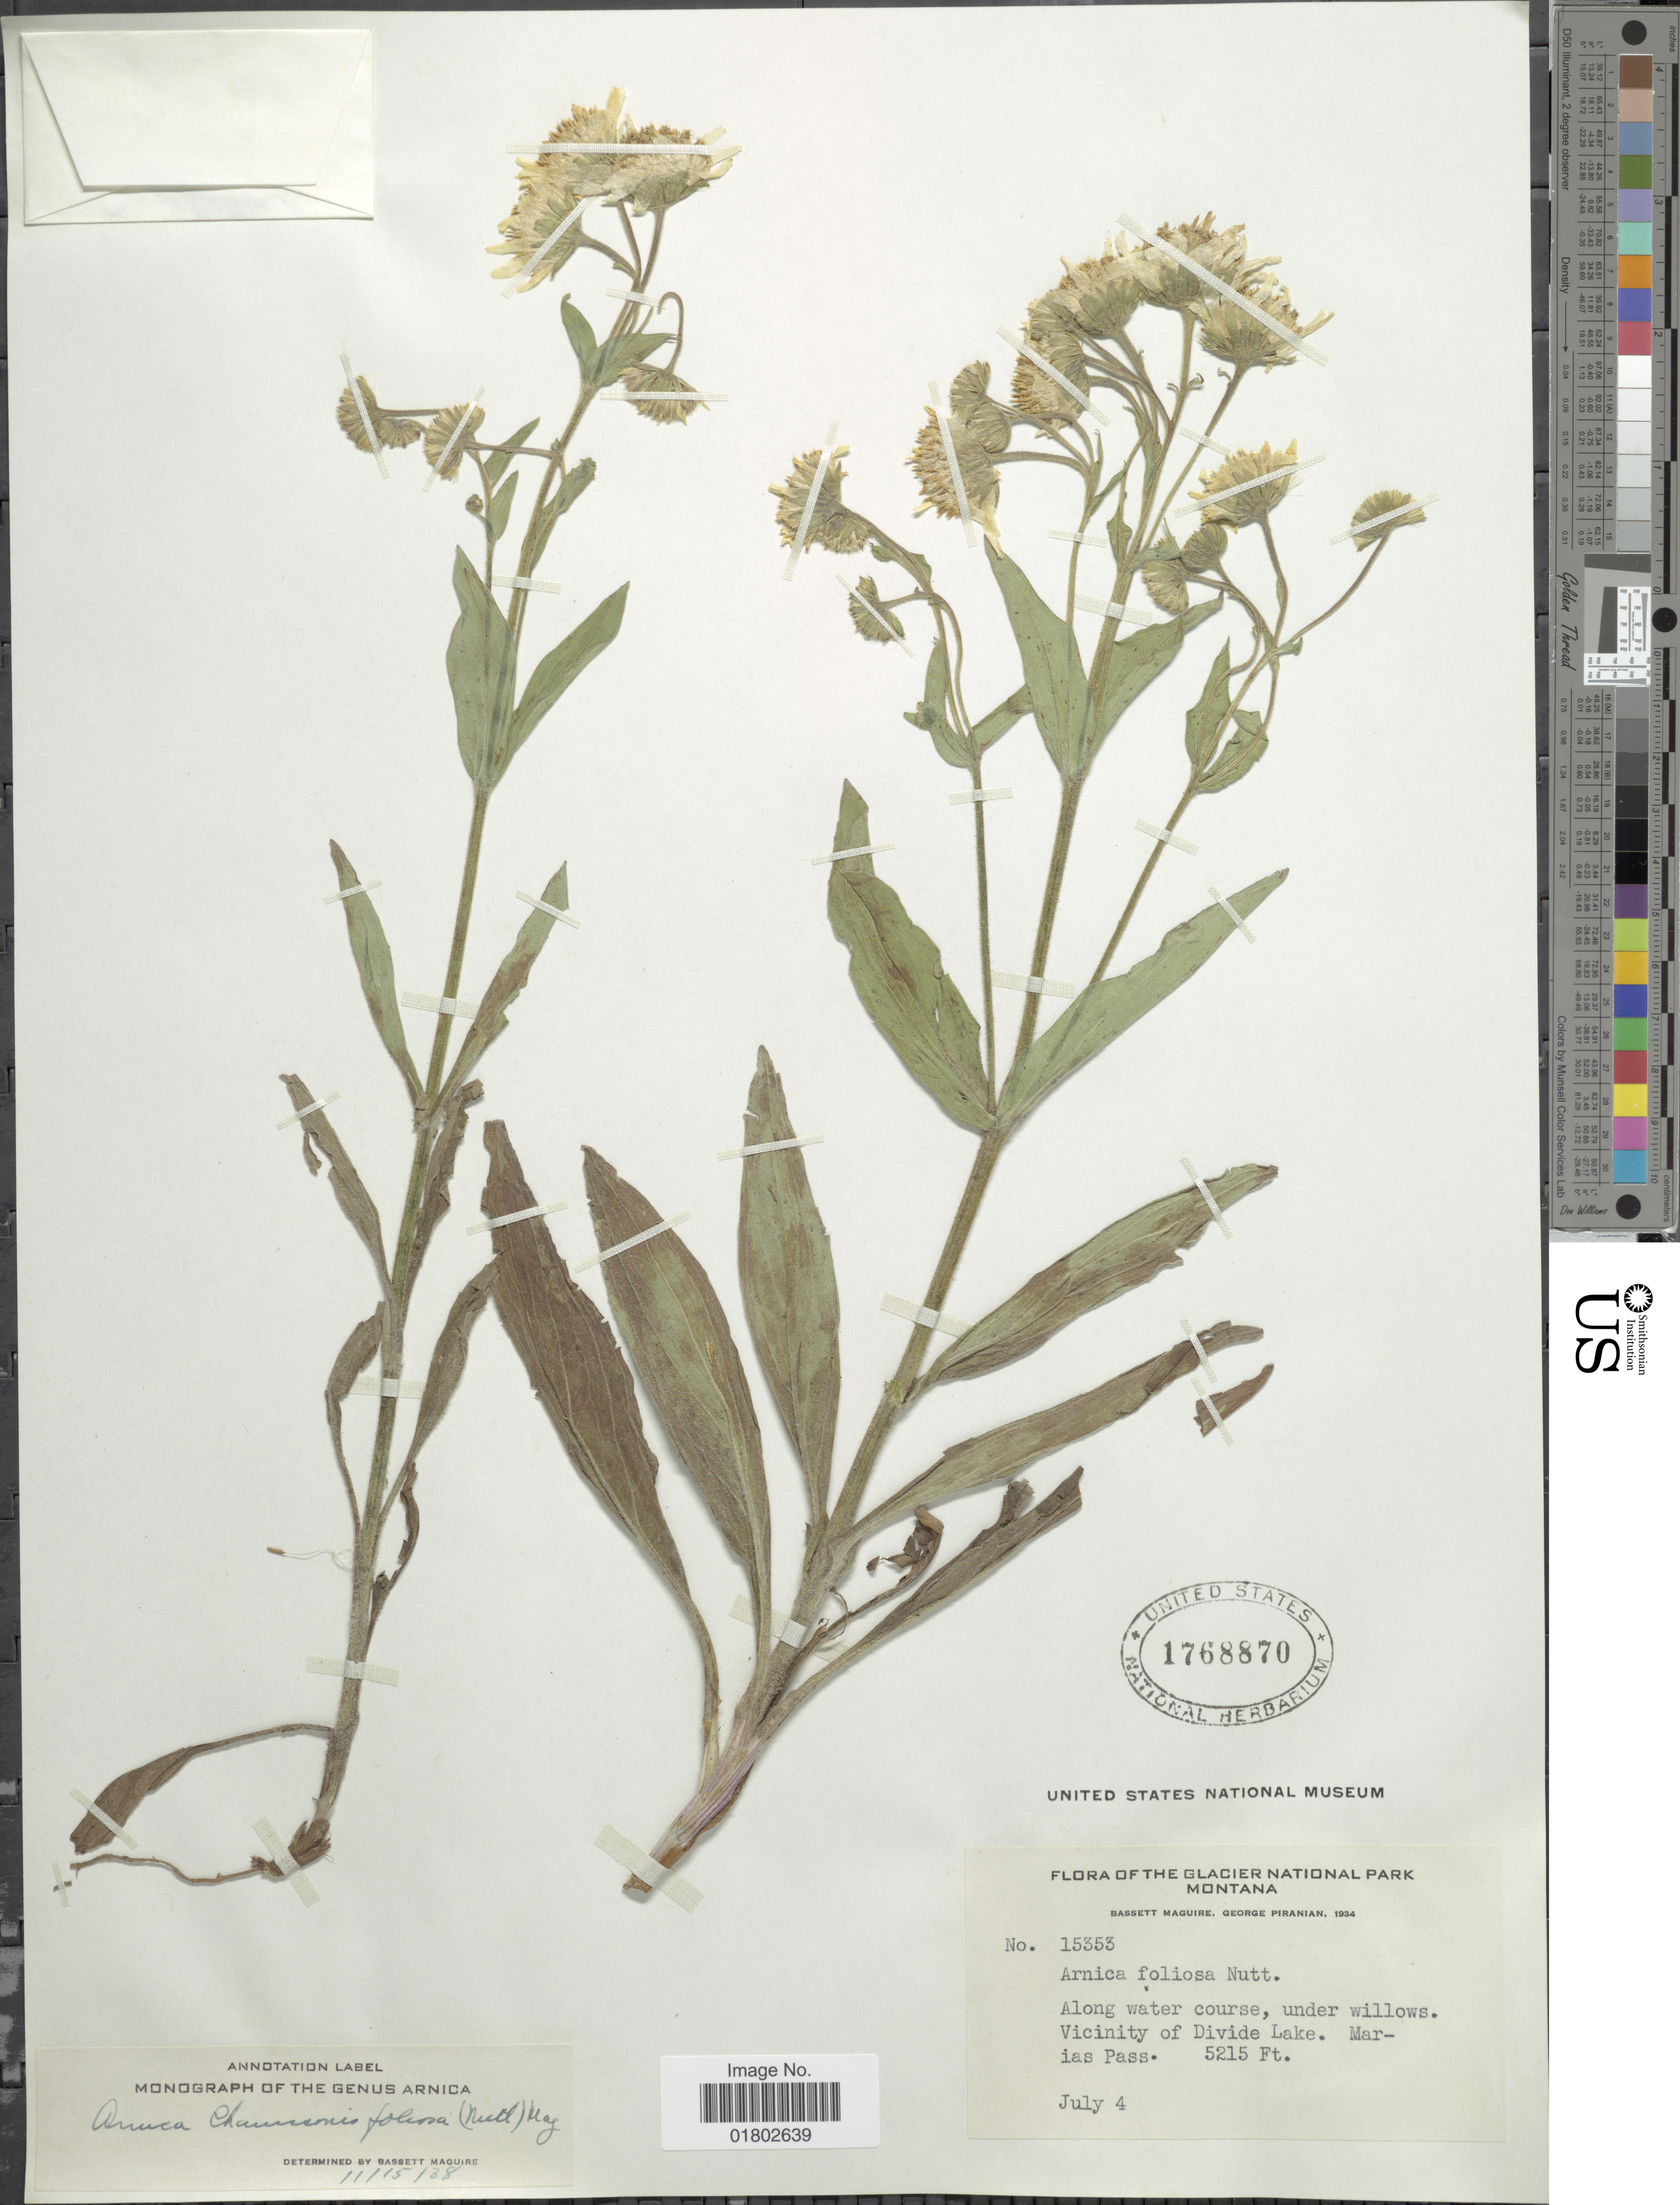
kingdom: Plantae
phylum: Tracheophyta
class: Magnoliopsida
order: Asterales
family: Asteraceae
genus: Arnica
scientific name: Arnica chamissonis subsp. foliosa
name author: (Nutt.) Maguire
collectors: B. Maguire & G. Piranian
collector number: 15353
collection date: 1934-07-04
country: United States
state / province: Montana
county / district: Glacier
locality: Glacier National Park, Vicinity of Divide Lake, Marias Pass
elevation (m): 1590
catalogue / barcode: US 1768870